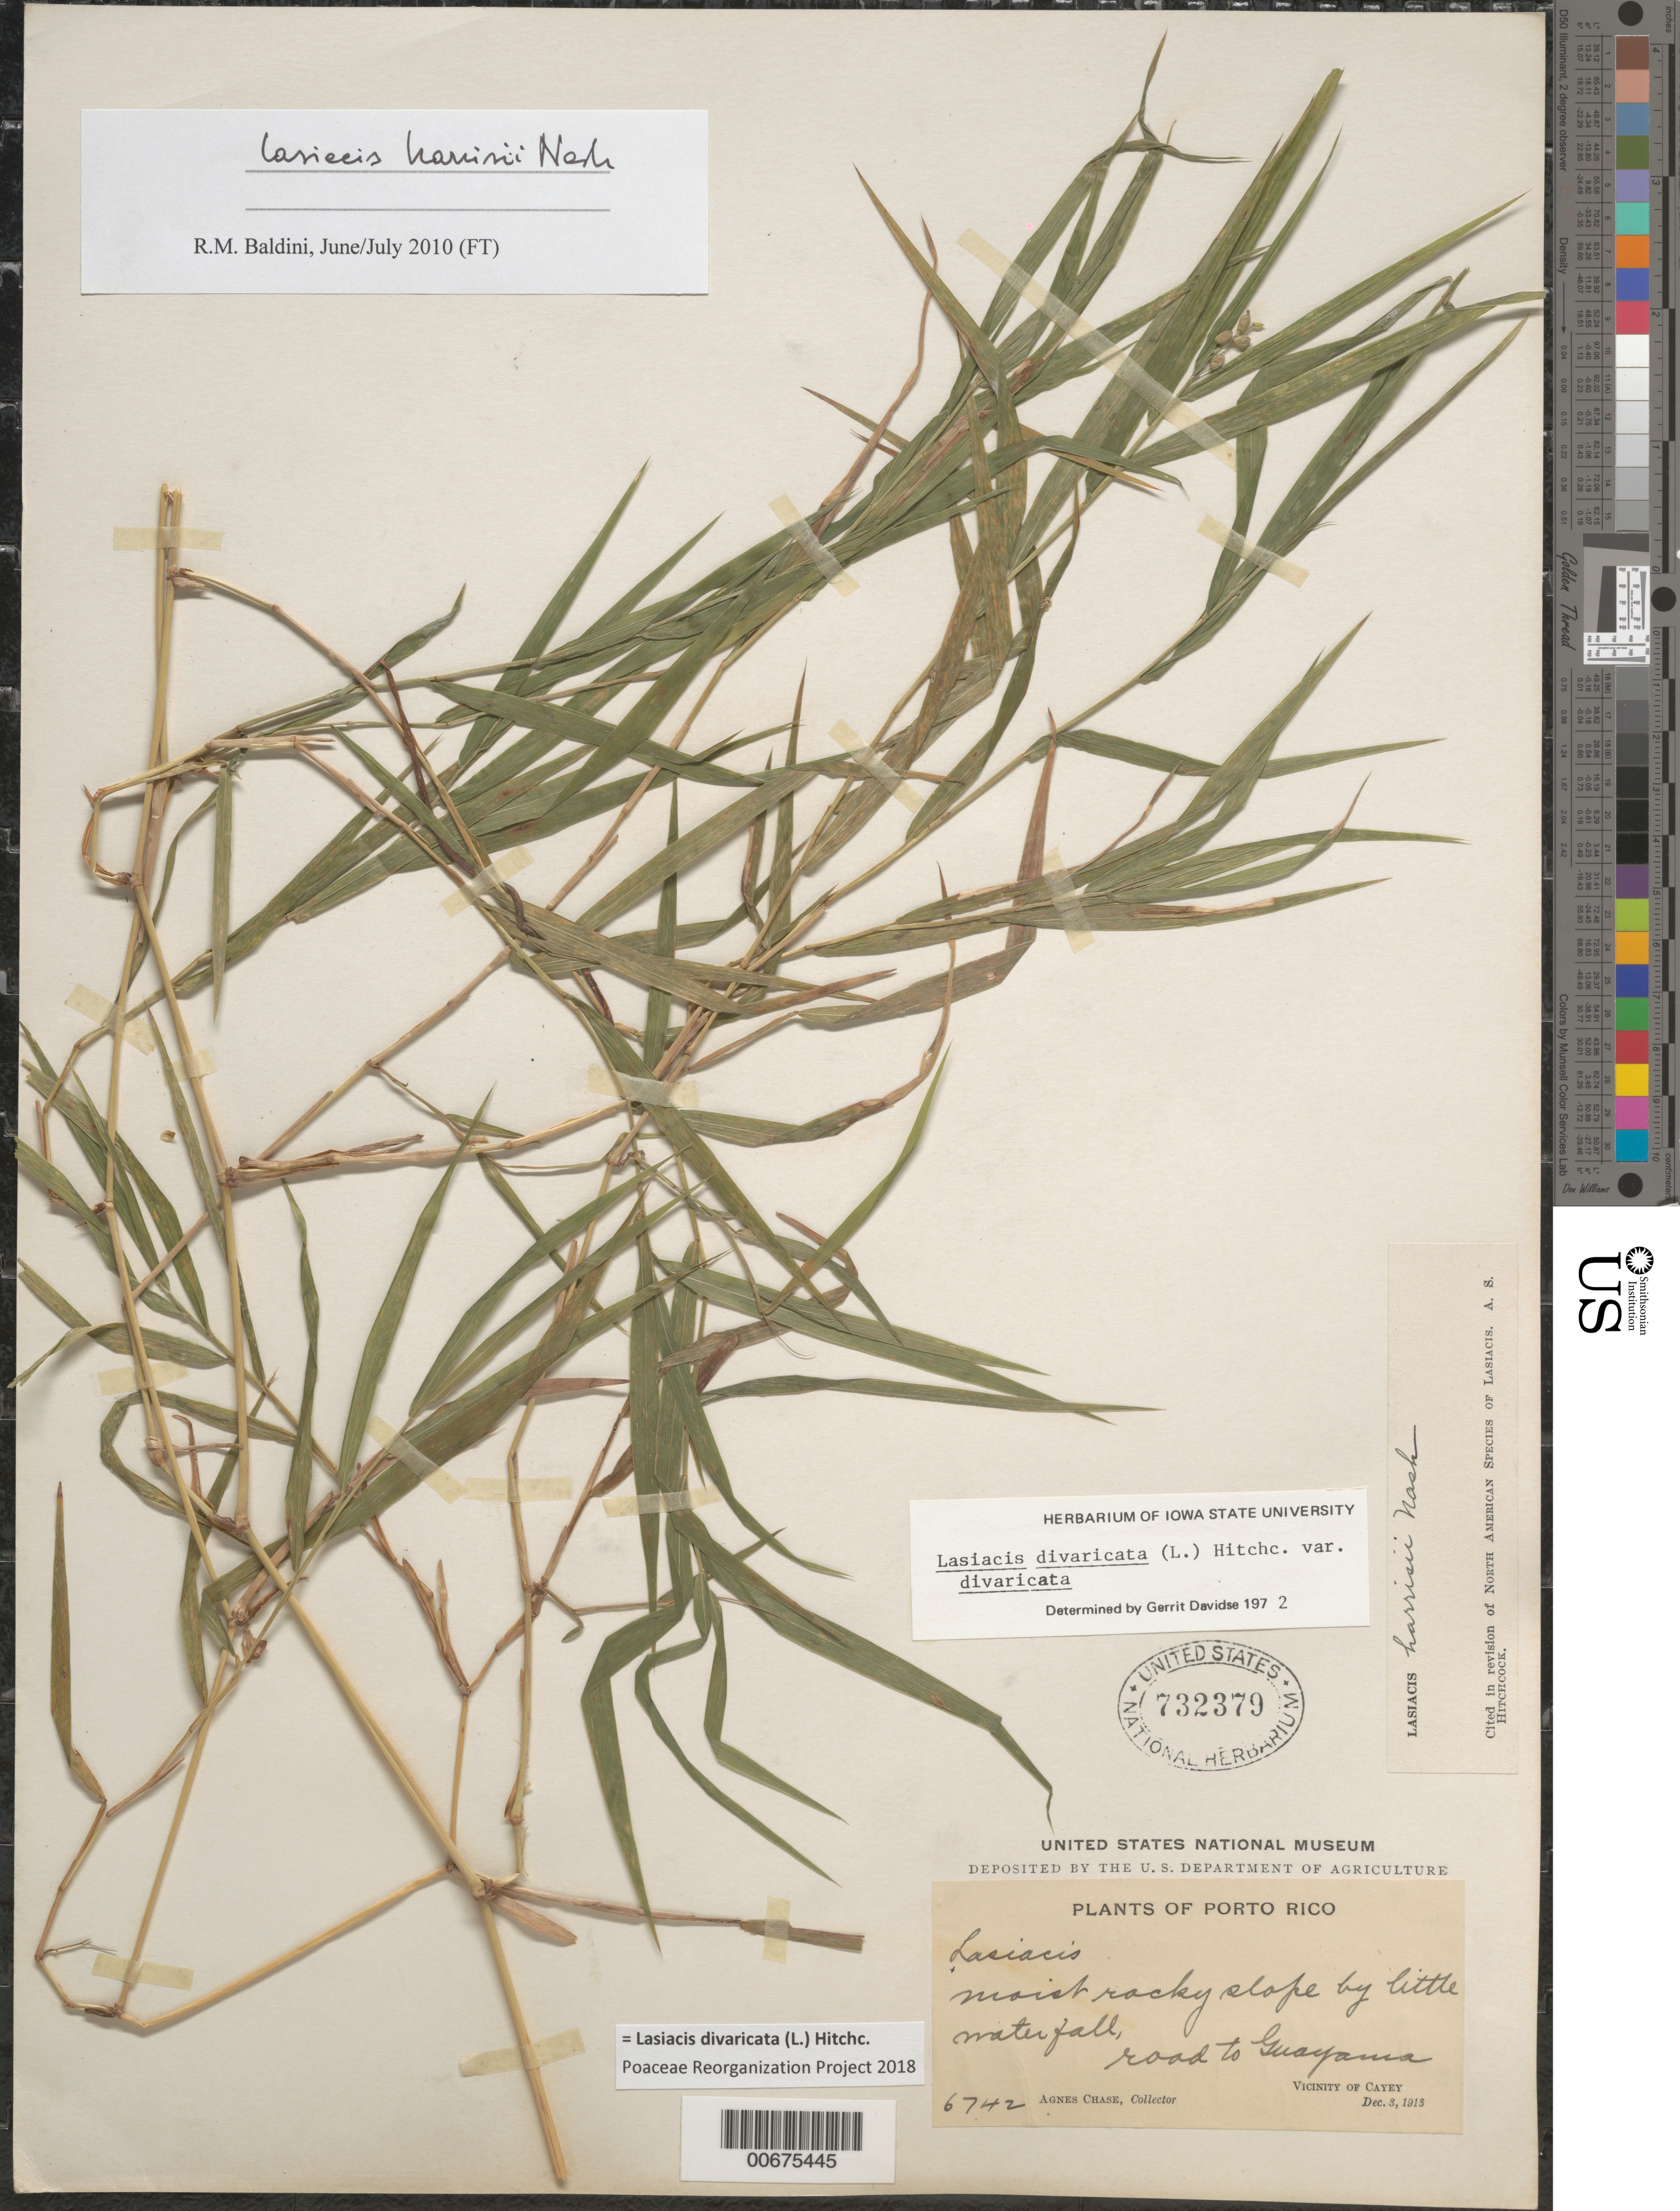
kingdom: Plantae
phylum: Tracheophyta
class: Liliopsida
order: Poales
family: Poaceae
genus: Lasiacis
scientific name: Lasiacis divaricata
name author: (L.) Hitchc.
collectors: A. Chase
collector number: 6742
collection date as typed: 03 Dec 1913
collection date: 1913-12-03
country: Puerto Rico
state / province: Cayey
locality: road to Guayama, vicinity of Cayey. Moist, rocky slope by little waterfall.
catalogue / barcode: US 732379